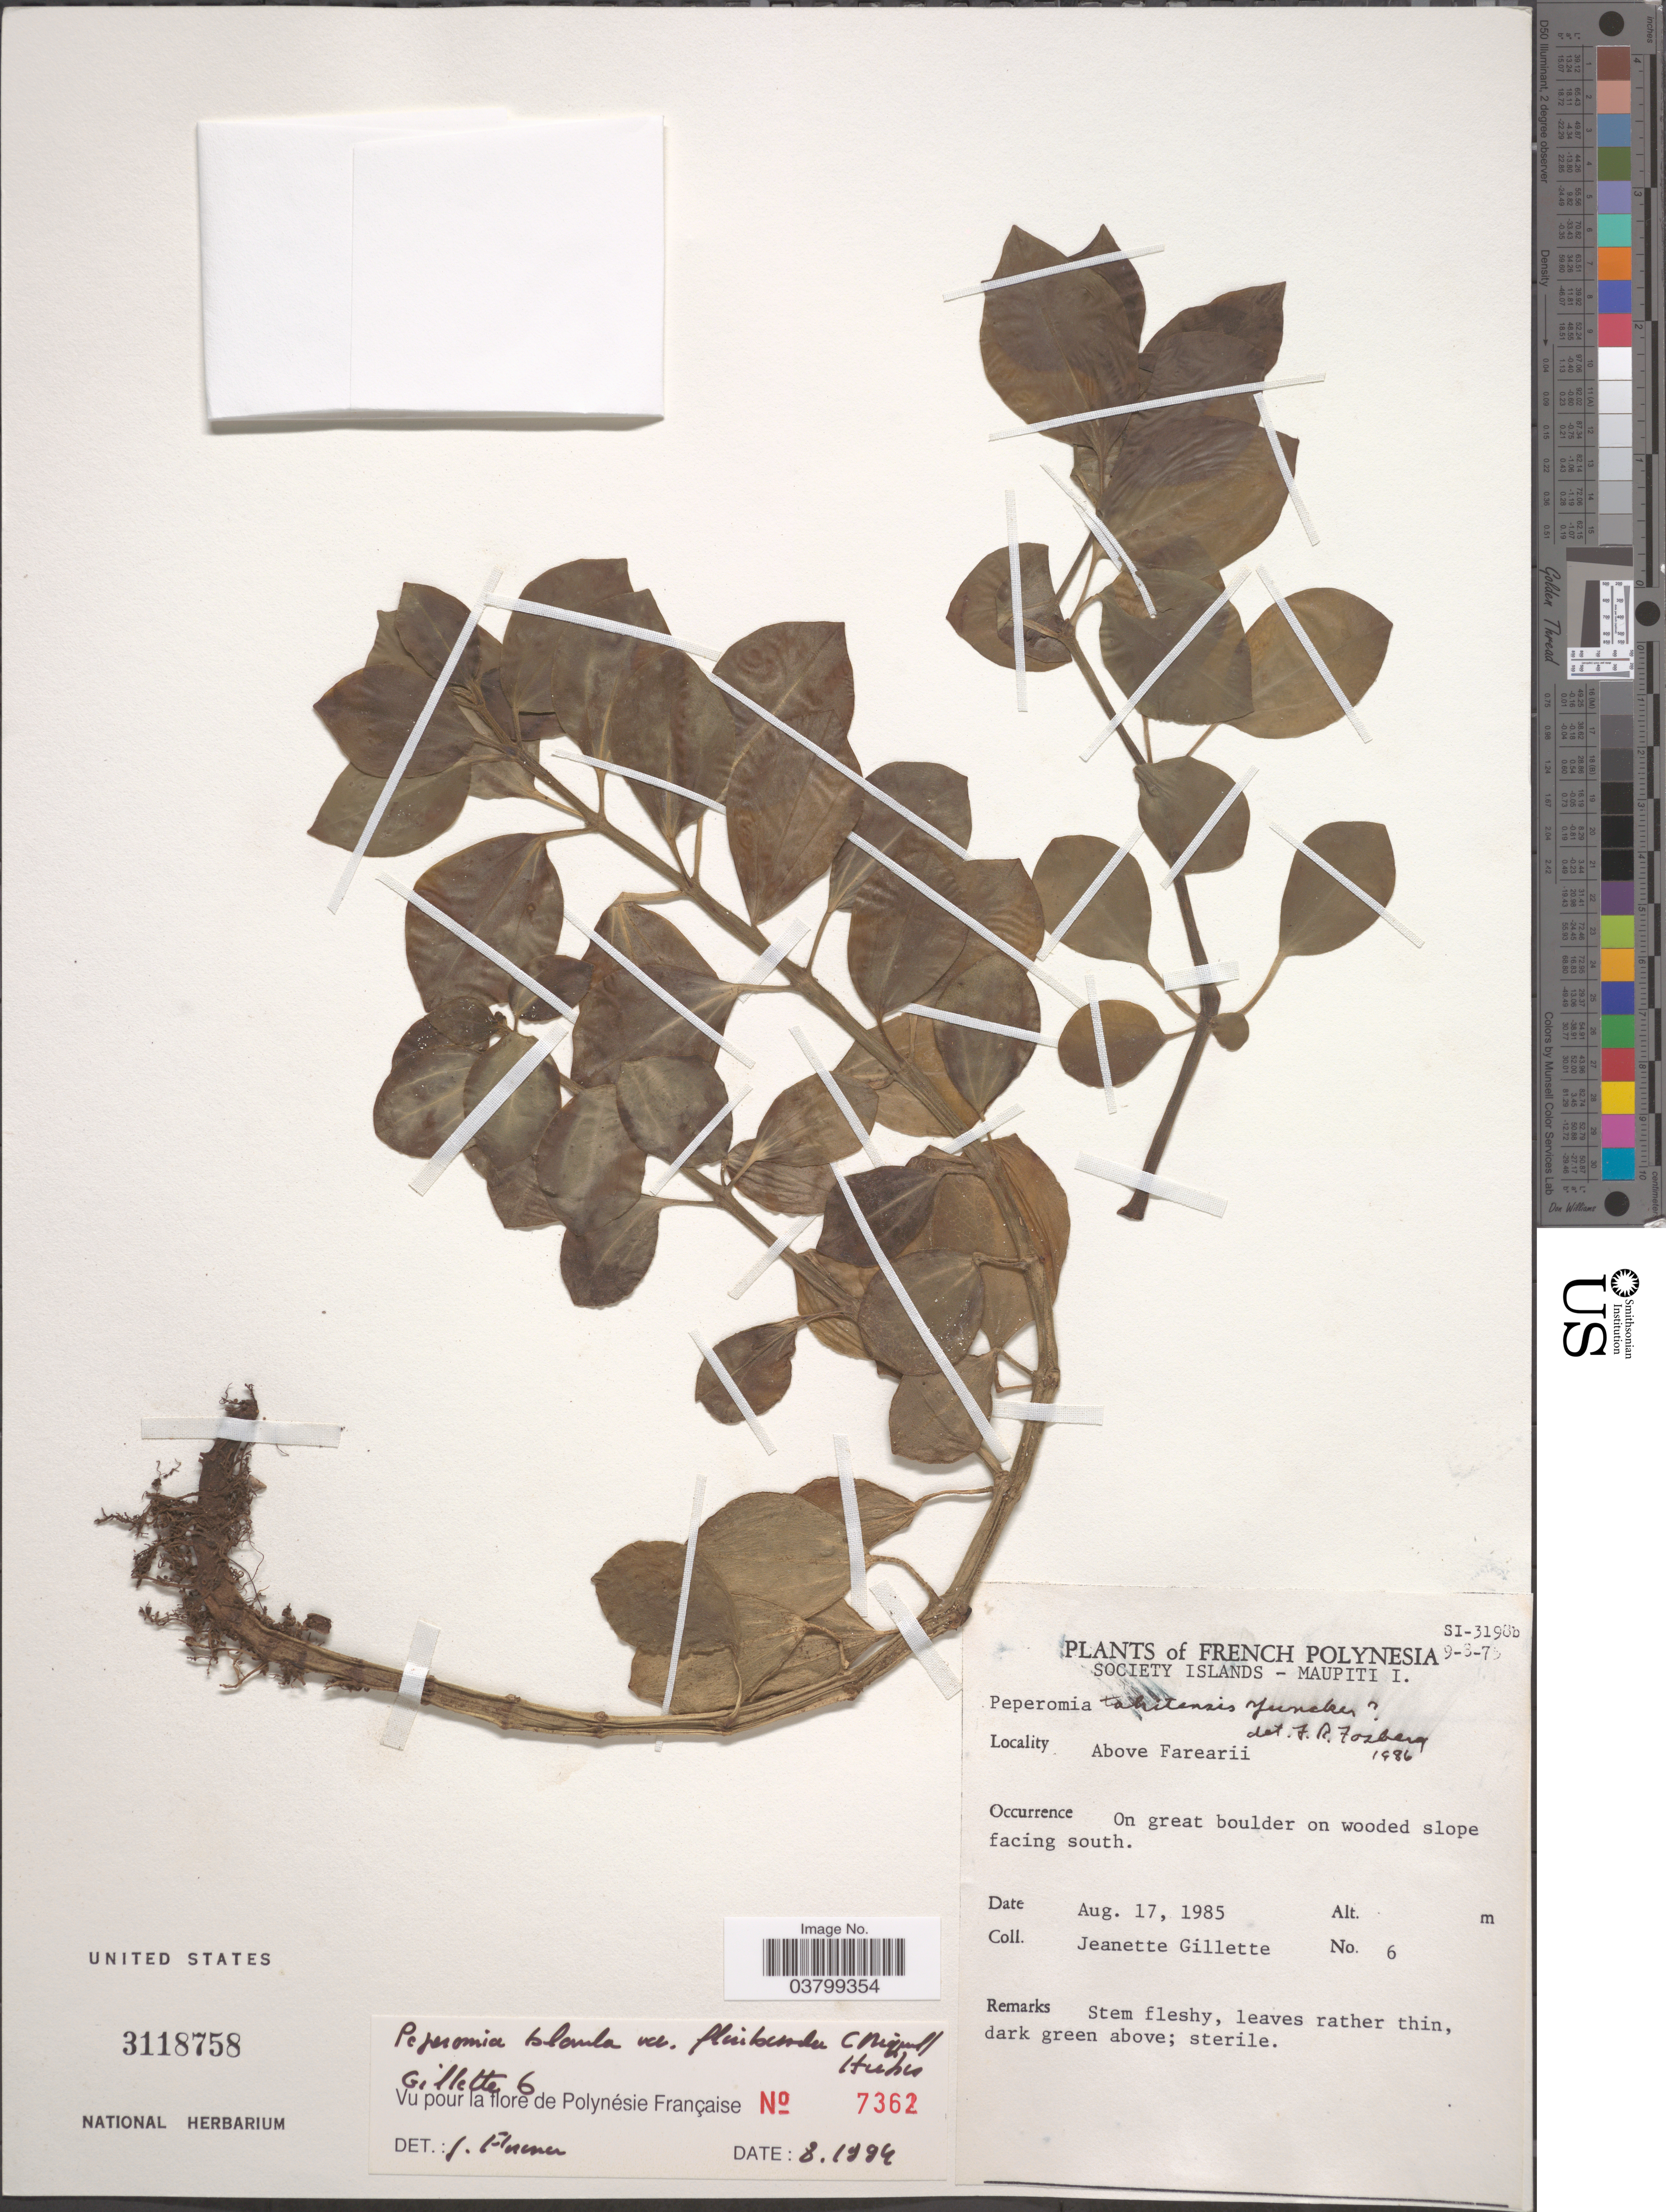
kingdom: Plantae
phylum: Tracheophyta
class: Magnoliopsida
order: Piperales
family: Piperaceae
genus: Peperomia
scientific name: Peperomia leptostachya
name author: Hook. & Arn.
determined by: Wagner, W. L., (BOT), Smithsonian Institution - National Museum of Natural History (UNITED STATES)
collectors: J. Gillette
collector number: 6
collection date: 1985-08-17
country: French Polynesia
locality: Society Islands - Maupiti I. Above Farearii. On great boulder on wooded slope facing south.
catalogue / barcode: US 3118758